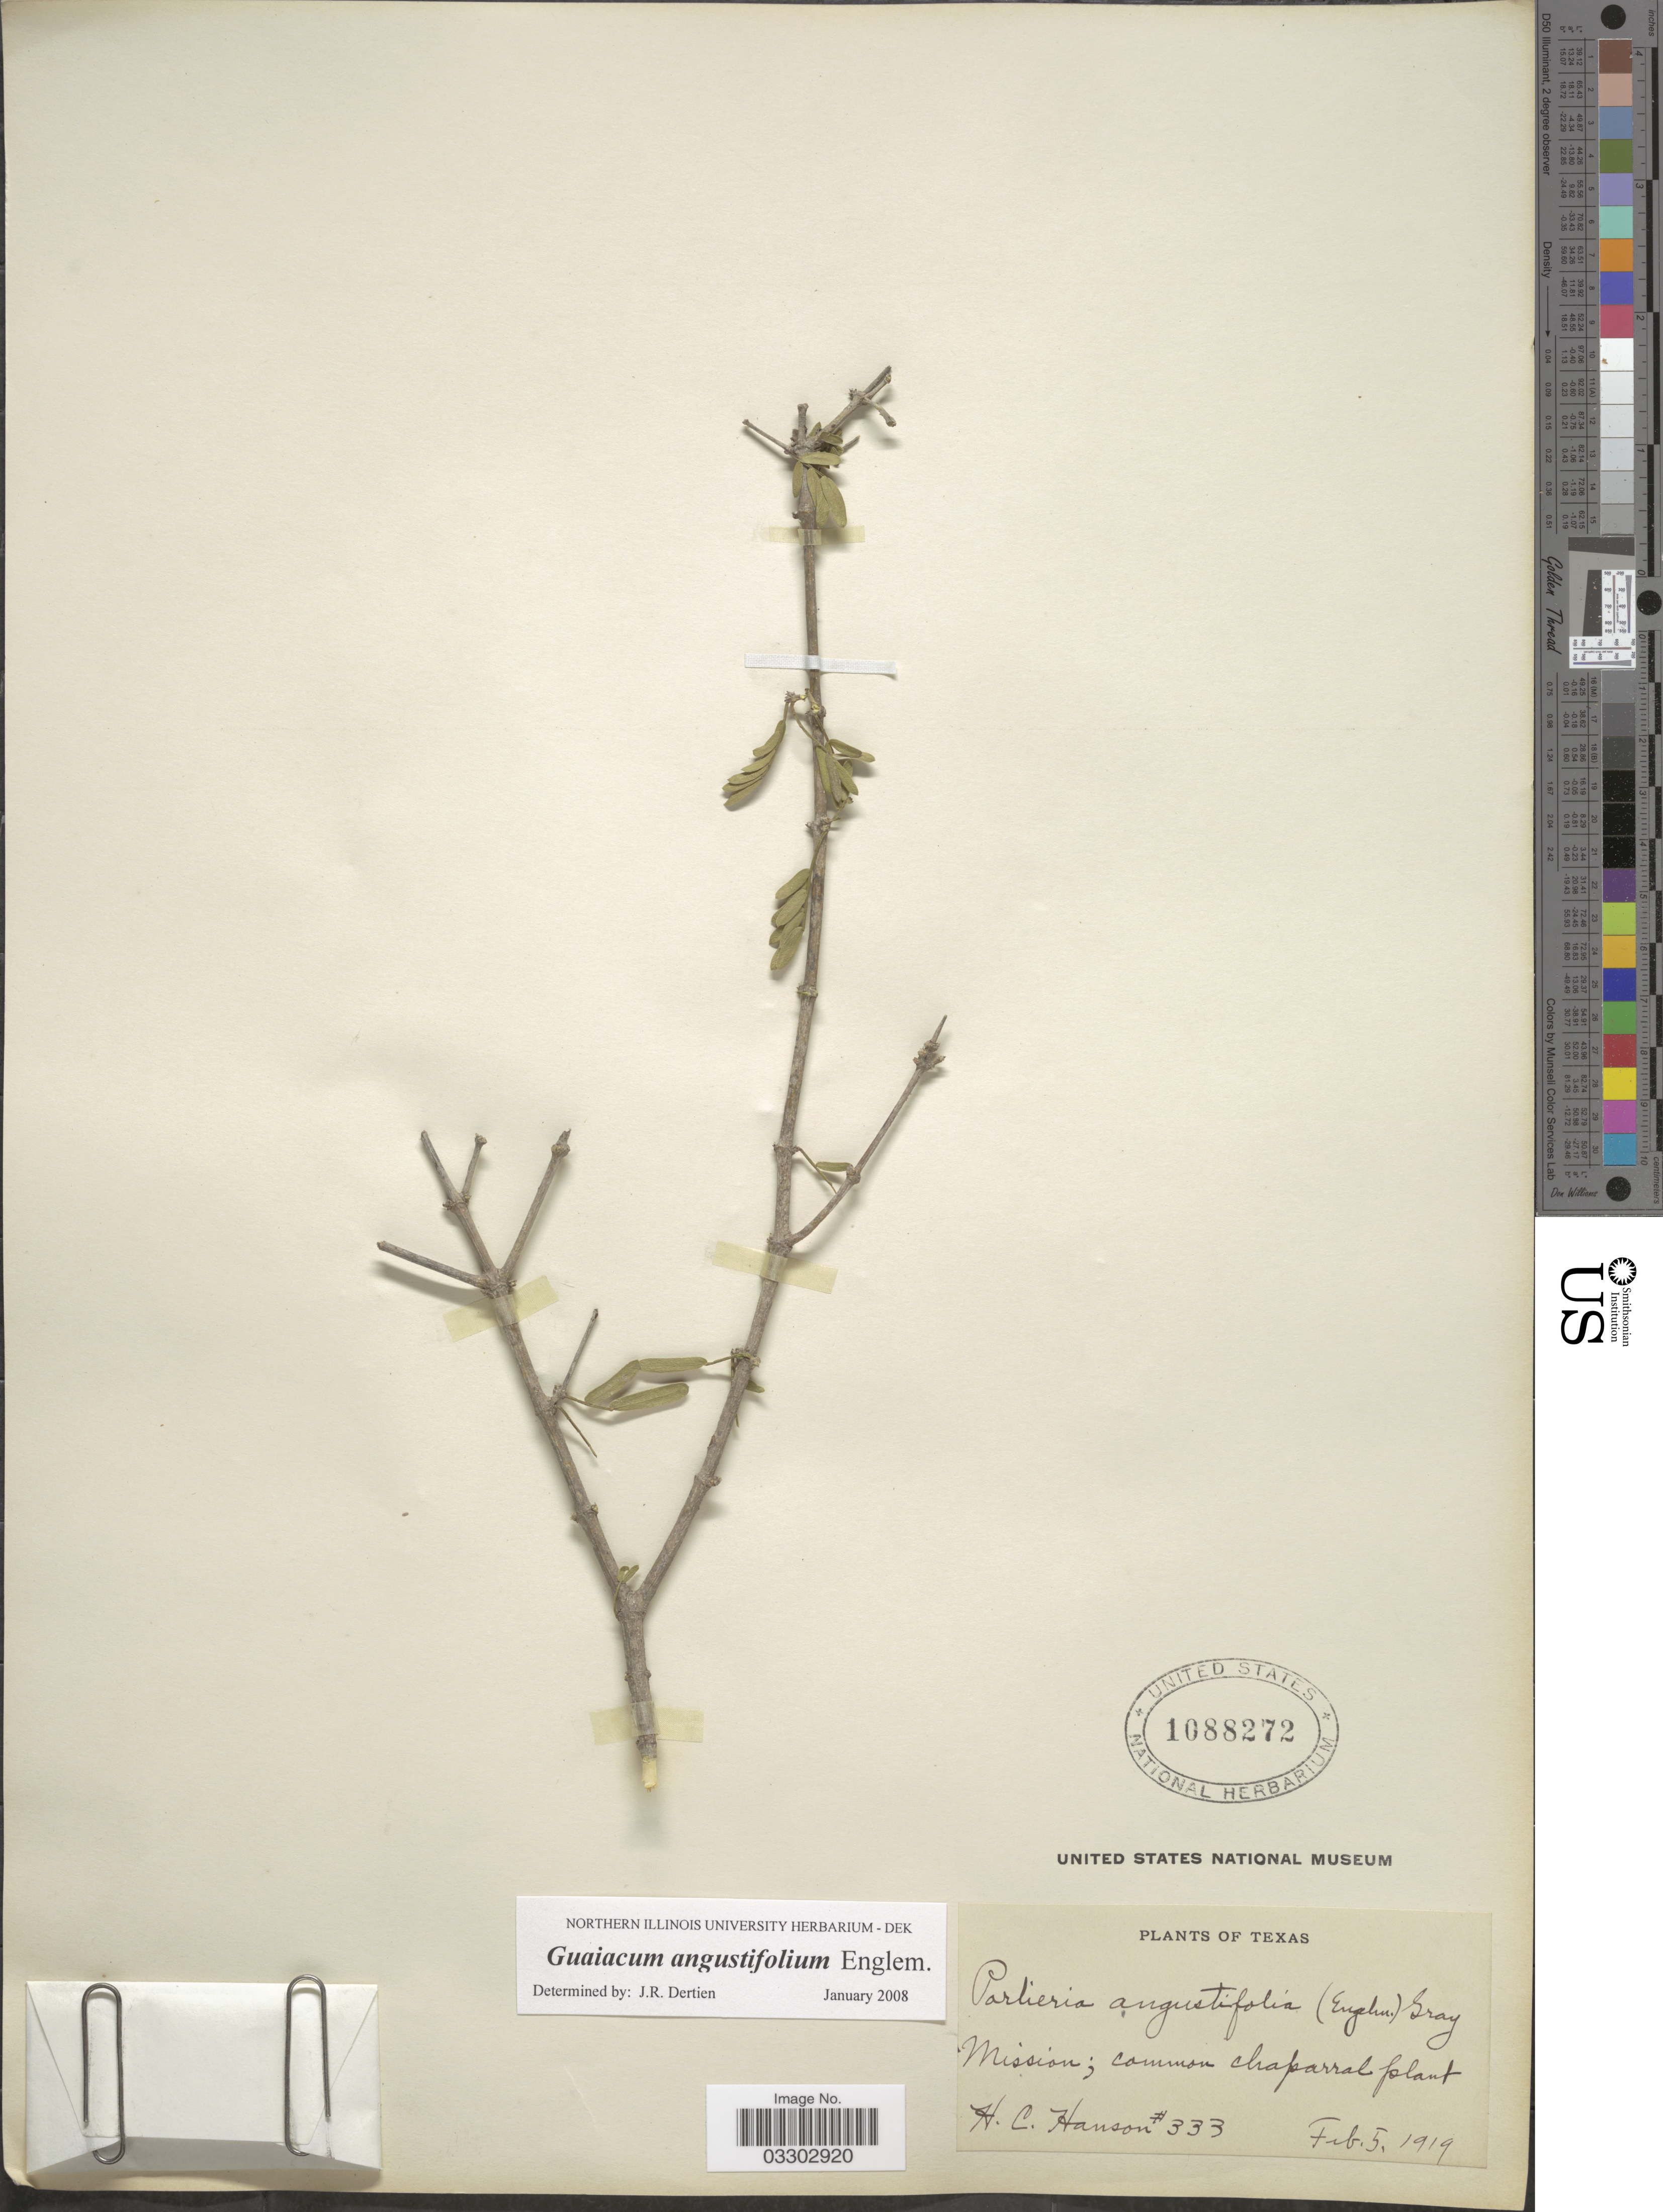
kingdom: Plantae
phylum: Tracheophyta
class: Magnoliopsida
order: Zygophyllales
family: Zygophyllaceae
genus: Guaiacum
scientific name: Guaiacum angustifolium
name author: Engelm.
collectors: H. Hanson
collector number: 333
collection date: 1919-02-05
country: United States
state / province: Texas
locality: Mission.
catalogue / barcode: US 1088272